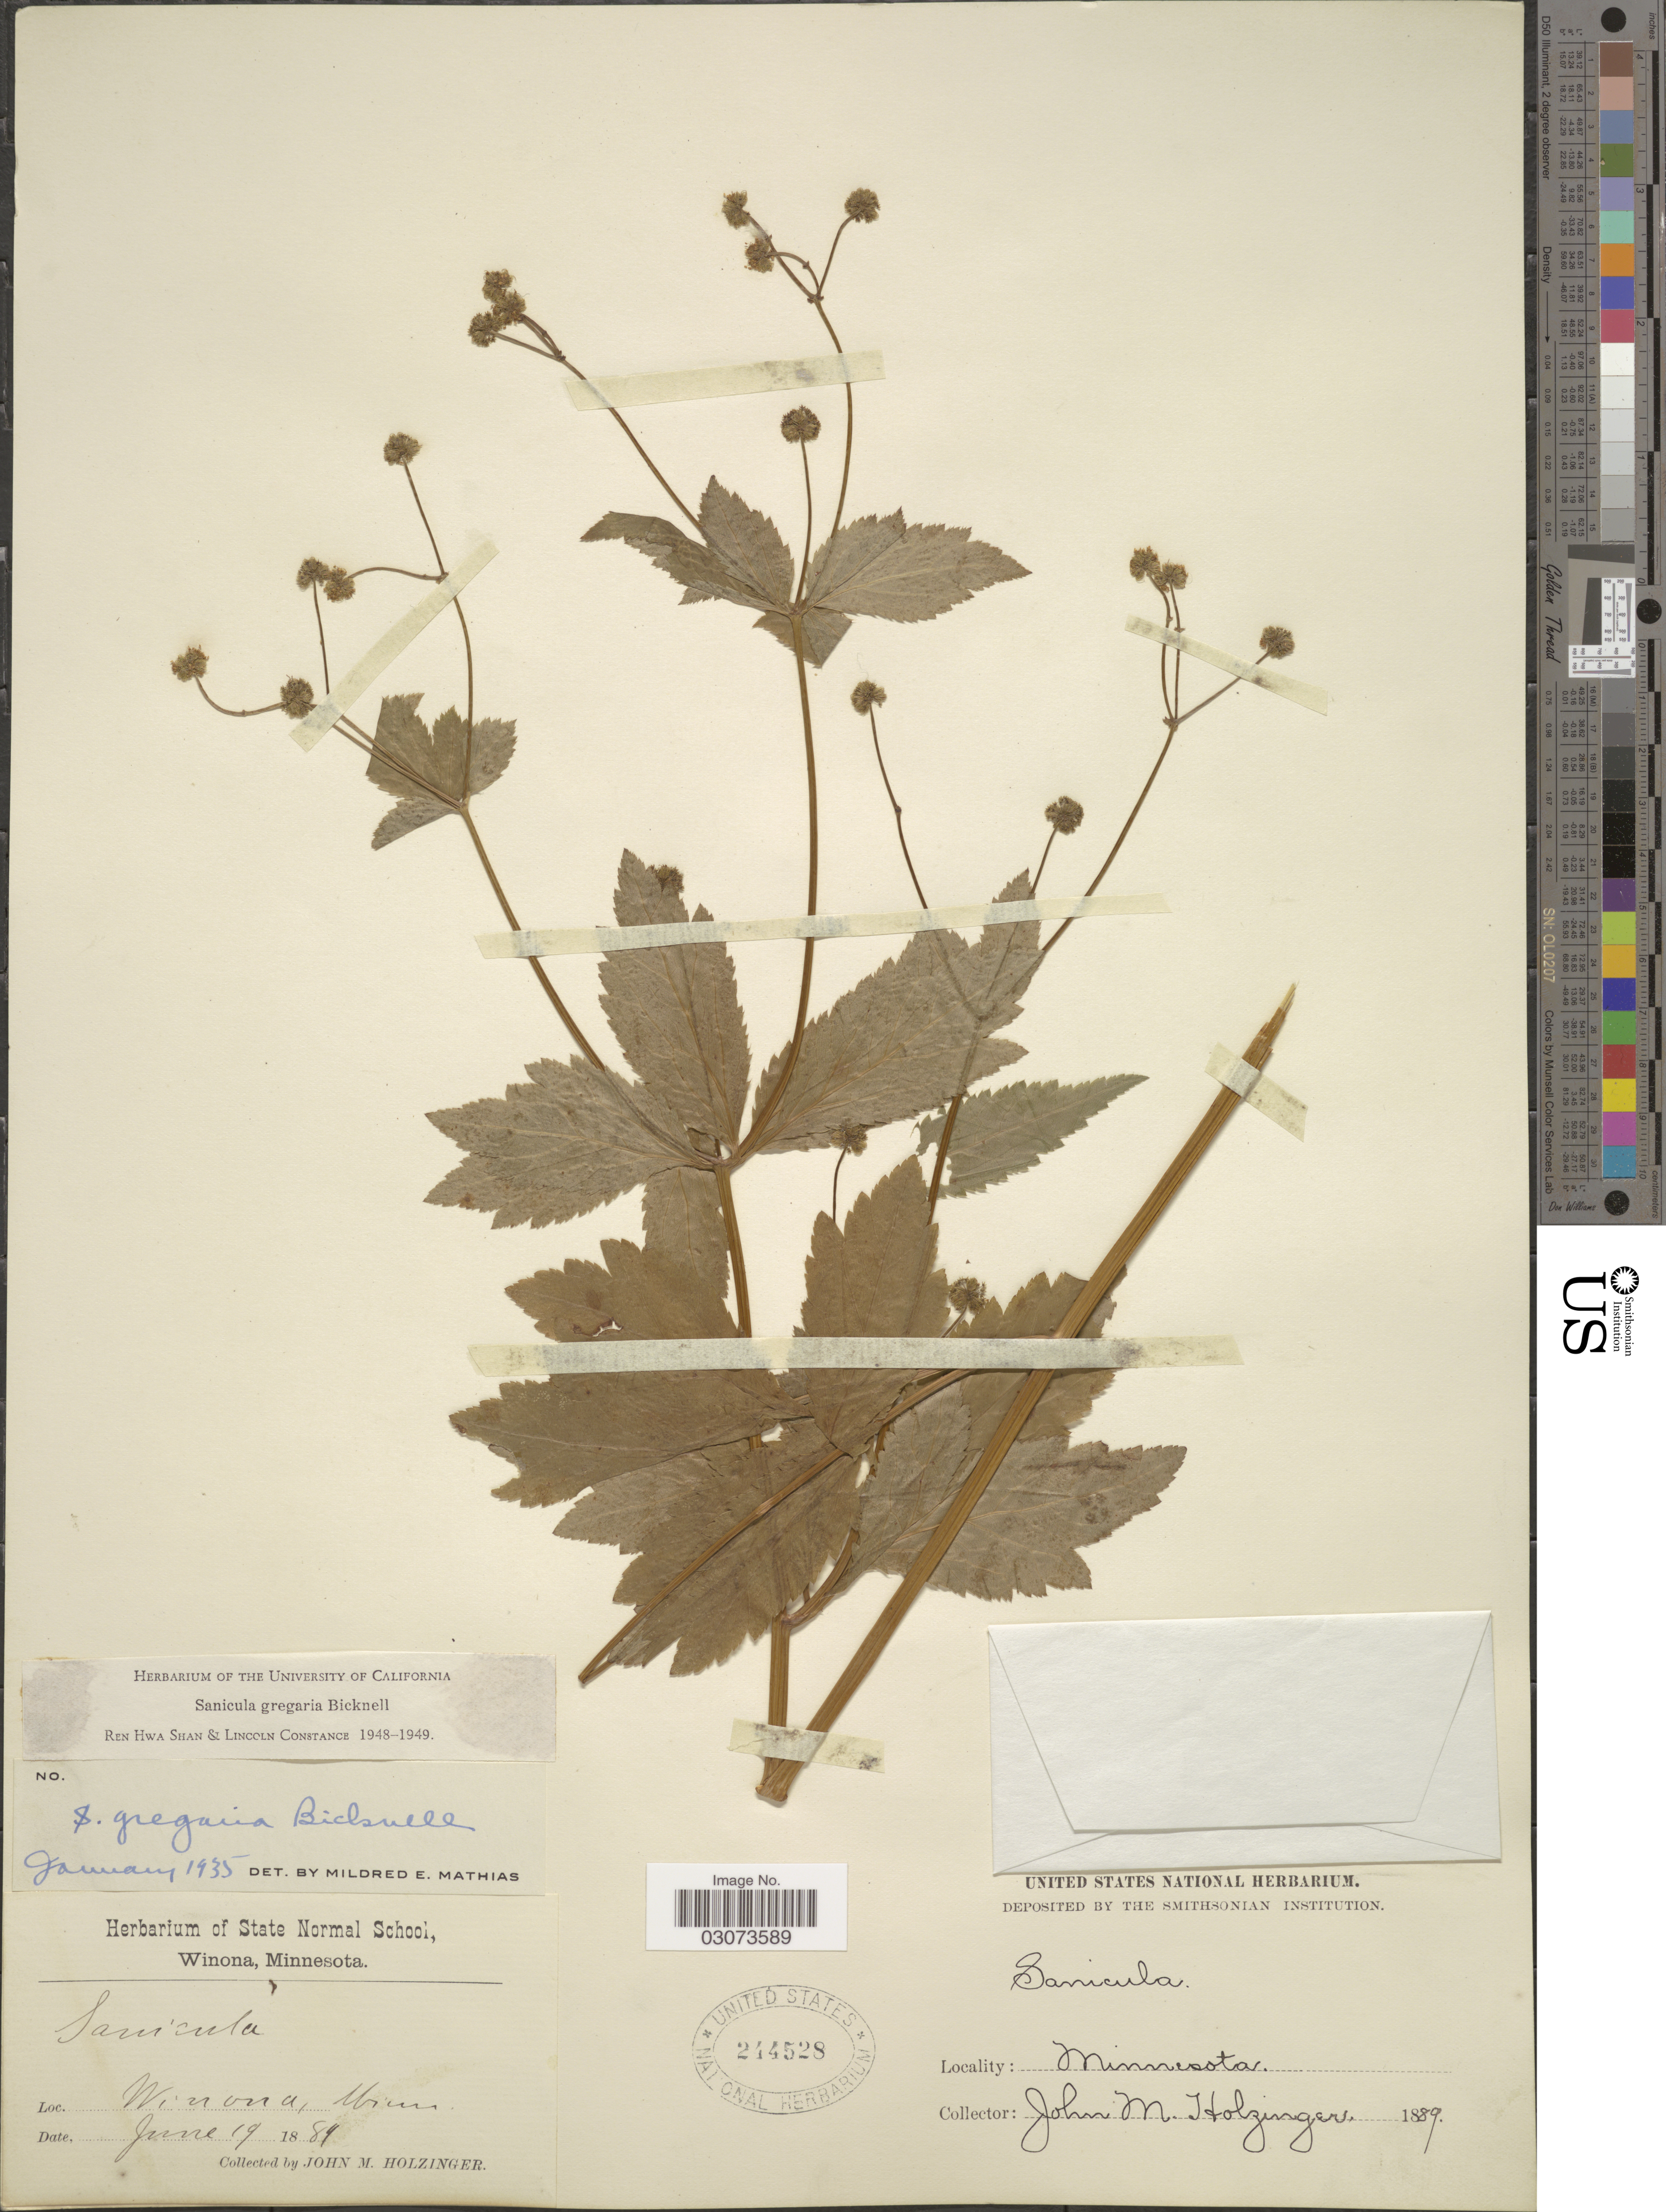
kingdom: Plantae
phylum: Tracheophyta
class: Magnoliopsida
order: Apiales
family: Apiaceae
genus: Sanicula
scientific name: Sanicula gregaria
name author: E.P. Bicknell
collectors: J. M. Holzinger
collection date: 1899-06-19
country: United States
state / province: Minnesota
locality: Winona.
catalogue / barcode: US 244528